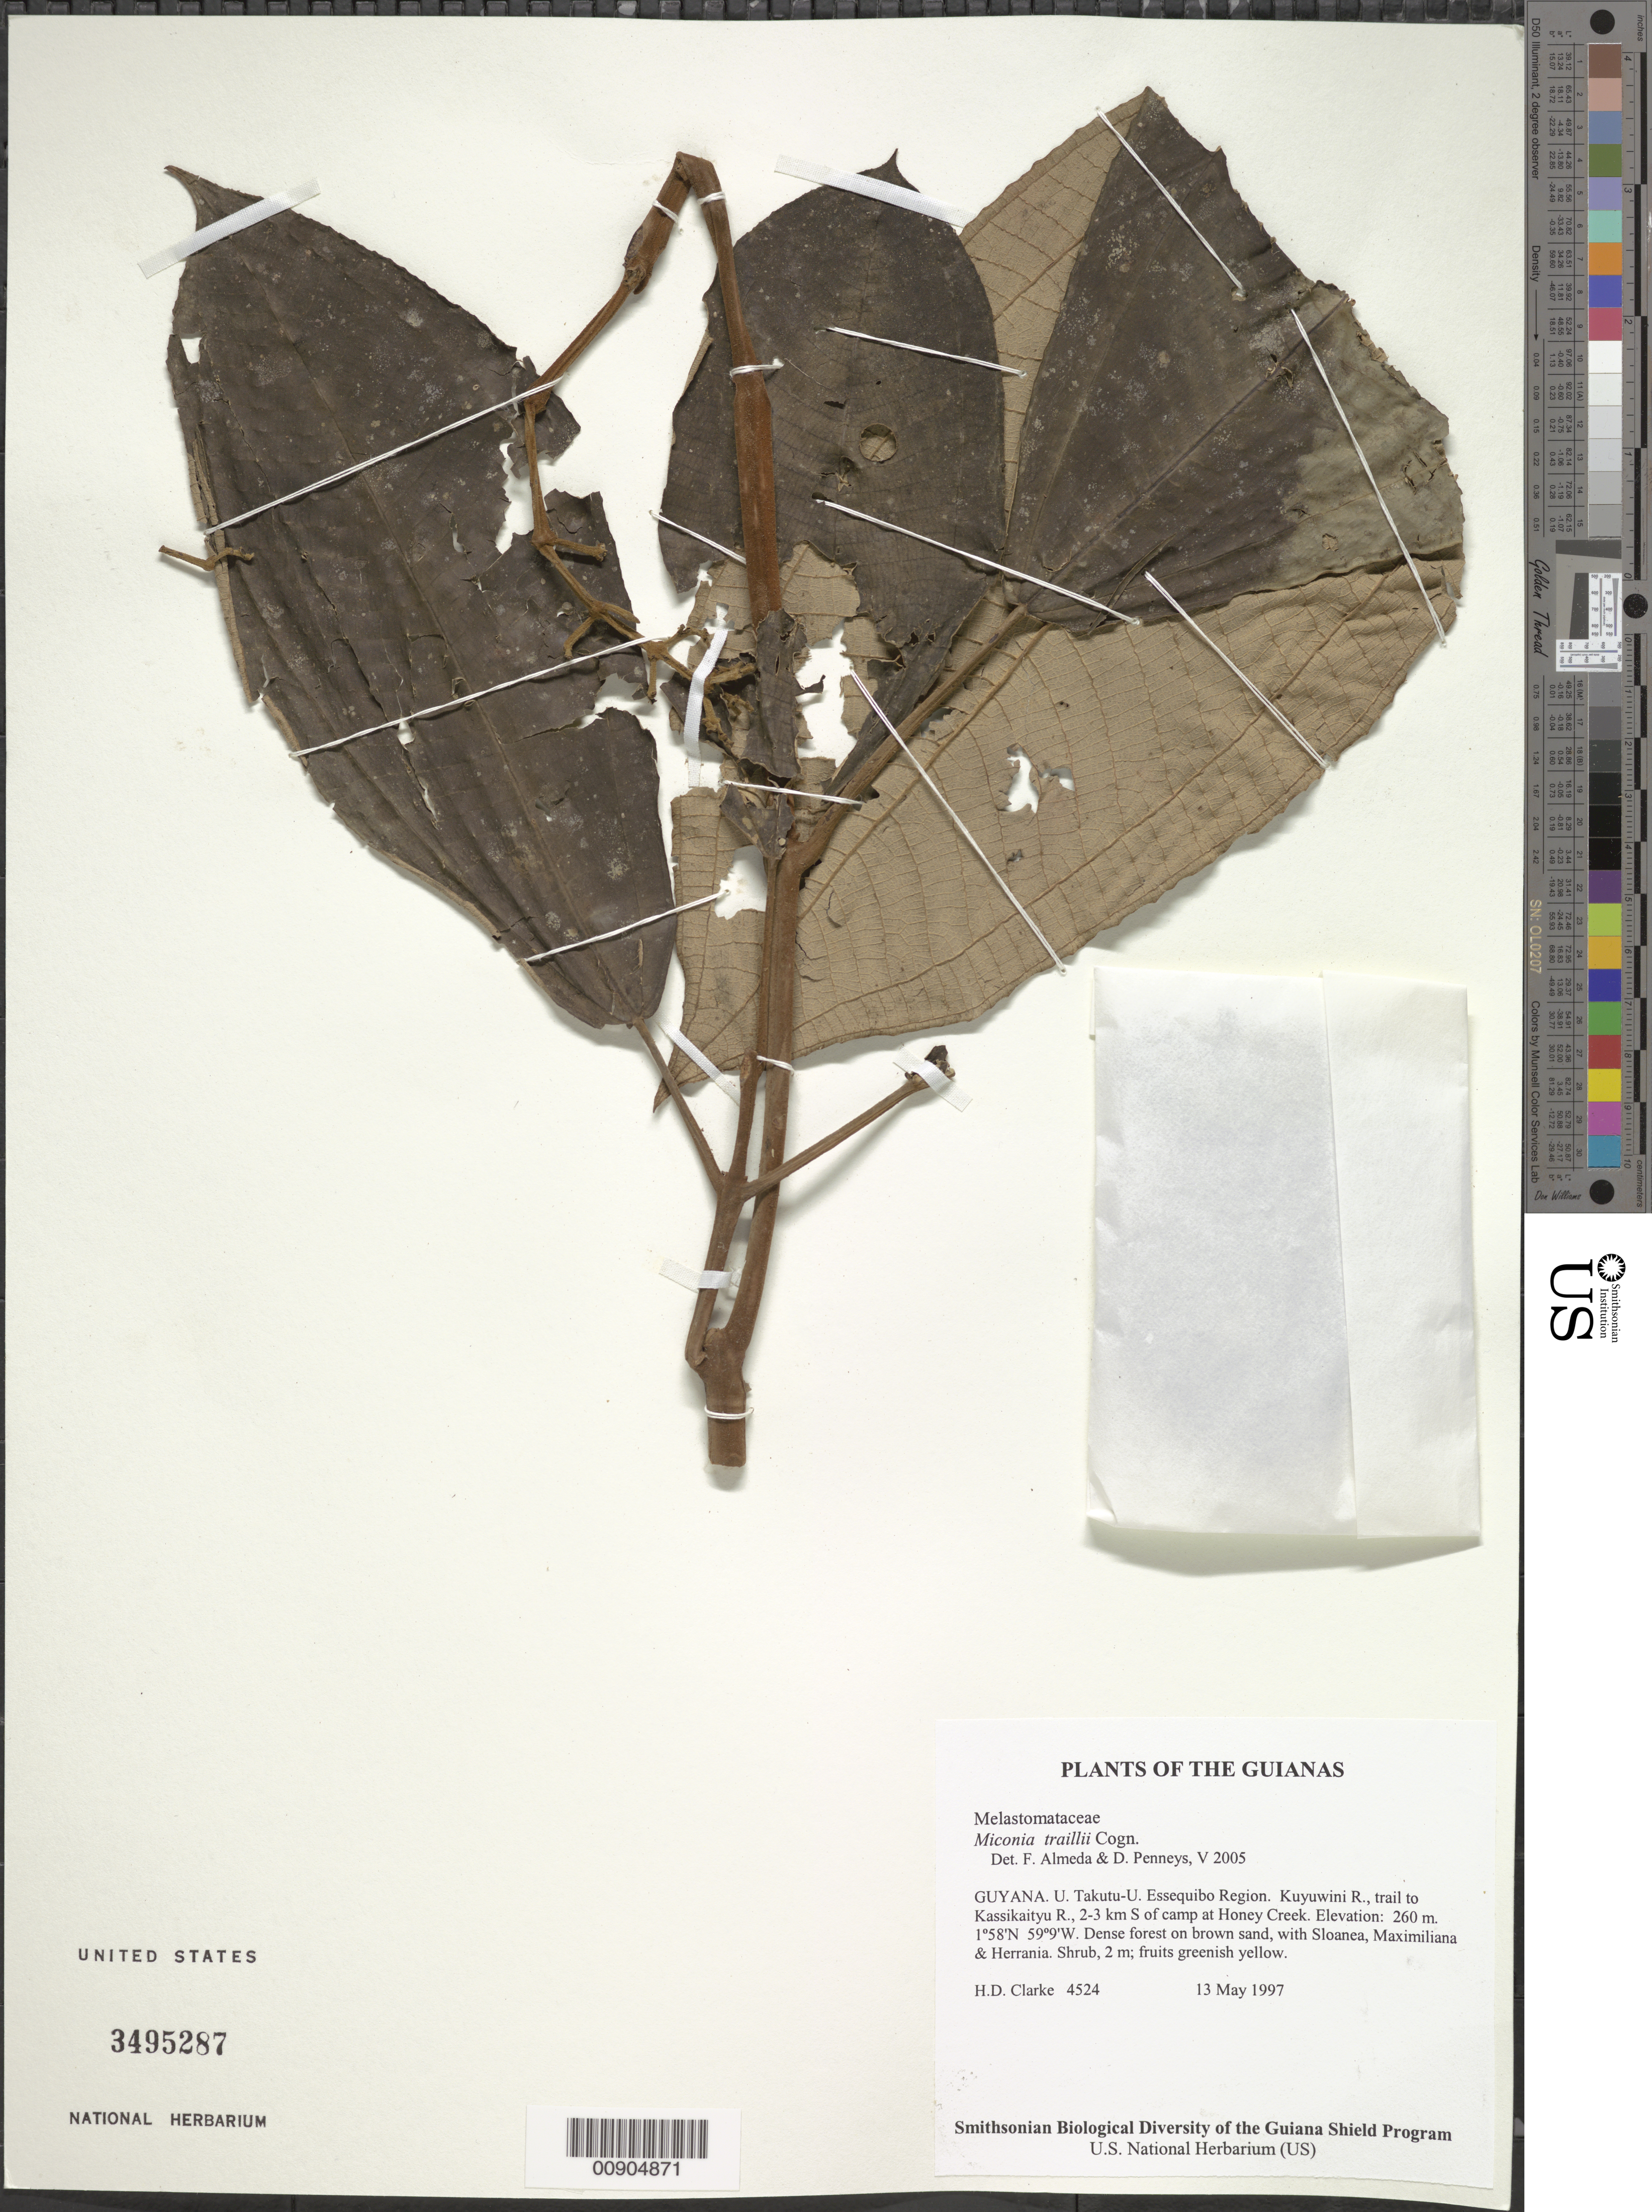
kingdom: Plantae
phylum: Tracheophyta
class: Magnoliopsida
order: Myrtales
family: Melastomataceae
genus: Miconia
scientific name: Miconia traillii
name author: Cogn.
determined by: Almeda, F.; Penneys, D. S.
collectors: H. D. Clarke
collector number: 4524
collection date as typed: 13 May 1997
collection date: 1997-05-13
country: Guyana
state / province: U. Takutu-U. Essequibo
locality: Kuyuwini R., trail to Kassikaityu R., 2-3 km S of camp at Honey Creek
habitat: Dense forest on brown sand, with Sloanea, Maximiliana & Herrania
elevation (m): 260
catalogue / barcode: US 3495287